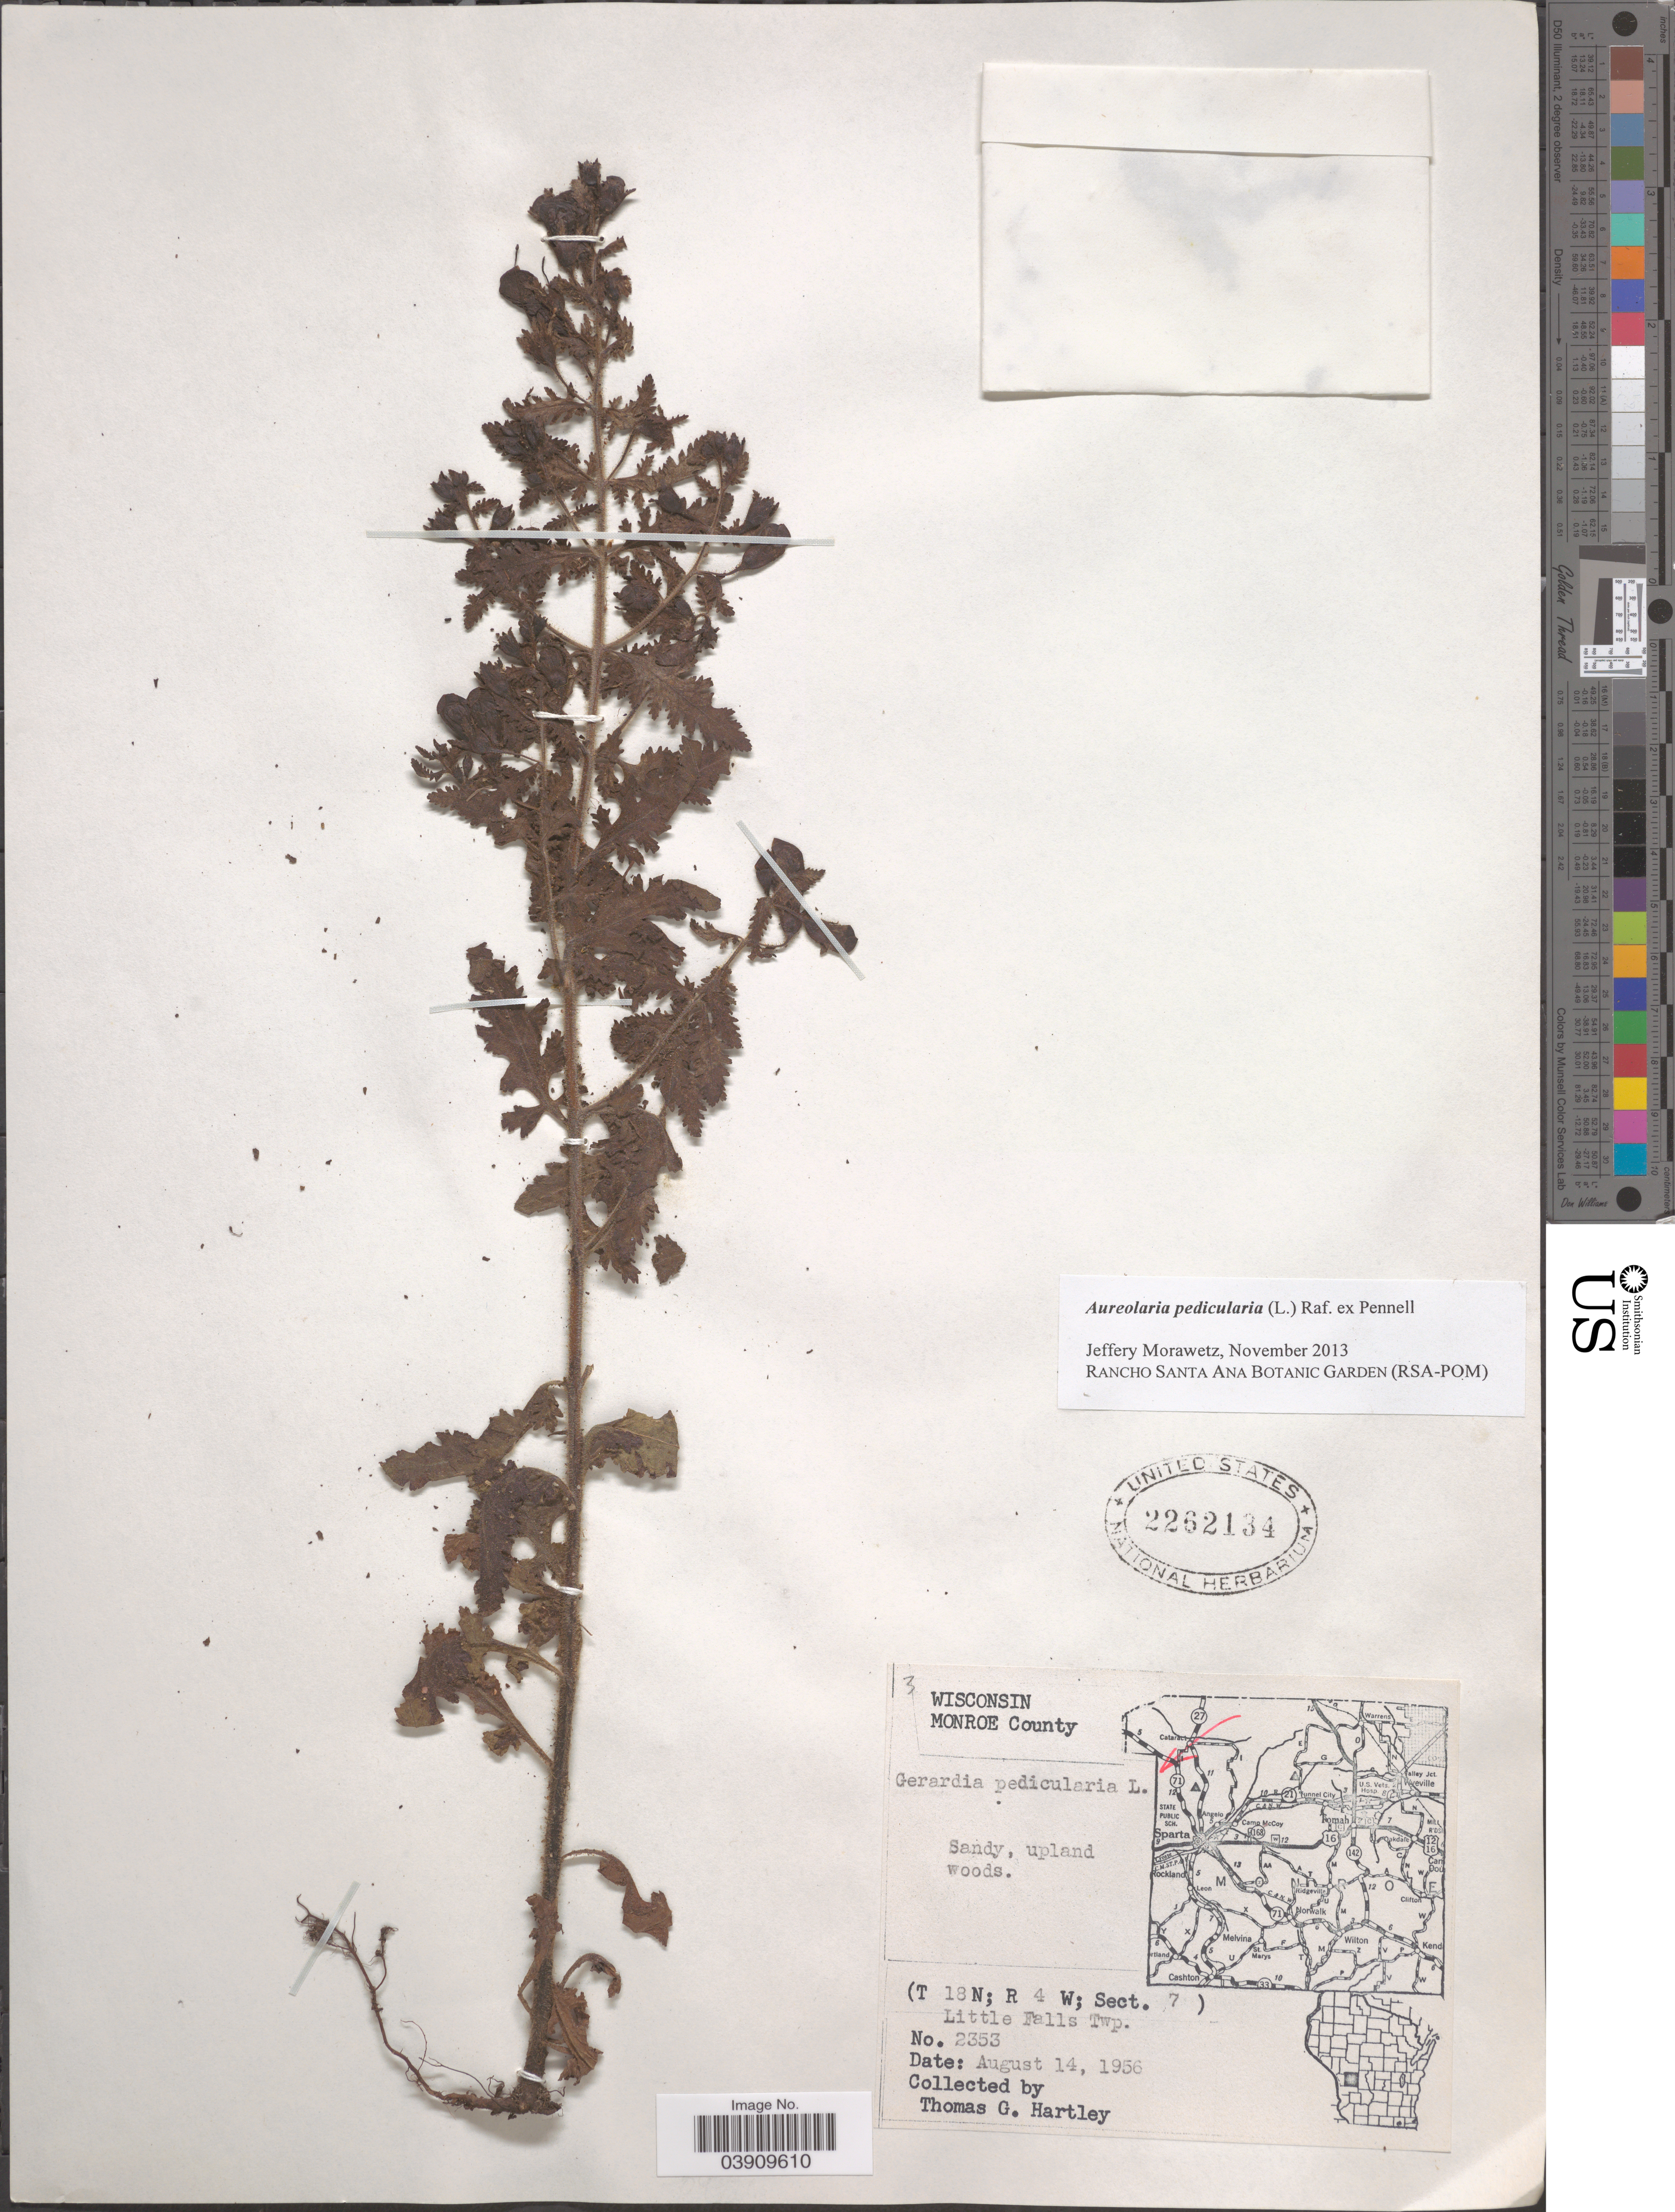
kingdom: Plantae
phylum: Tracheophyta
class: Magnoliopsida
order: Lamiales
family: Orobanchaceae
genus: Aureolaria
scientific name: Aureolaria pedicularia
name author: (L.) Raf. ex Farw.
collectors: T. G. Hartley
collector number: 2353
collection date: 1956-08-14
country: United States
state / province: Wisconsin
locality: Monroe County. (T 18 N; R 4 W; Sect. 7) Little Falls Twp.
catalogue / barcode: US 2262134